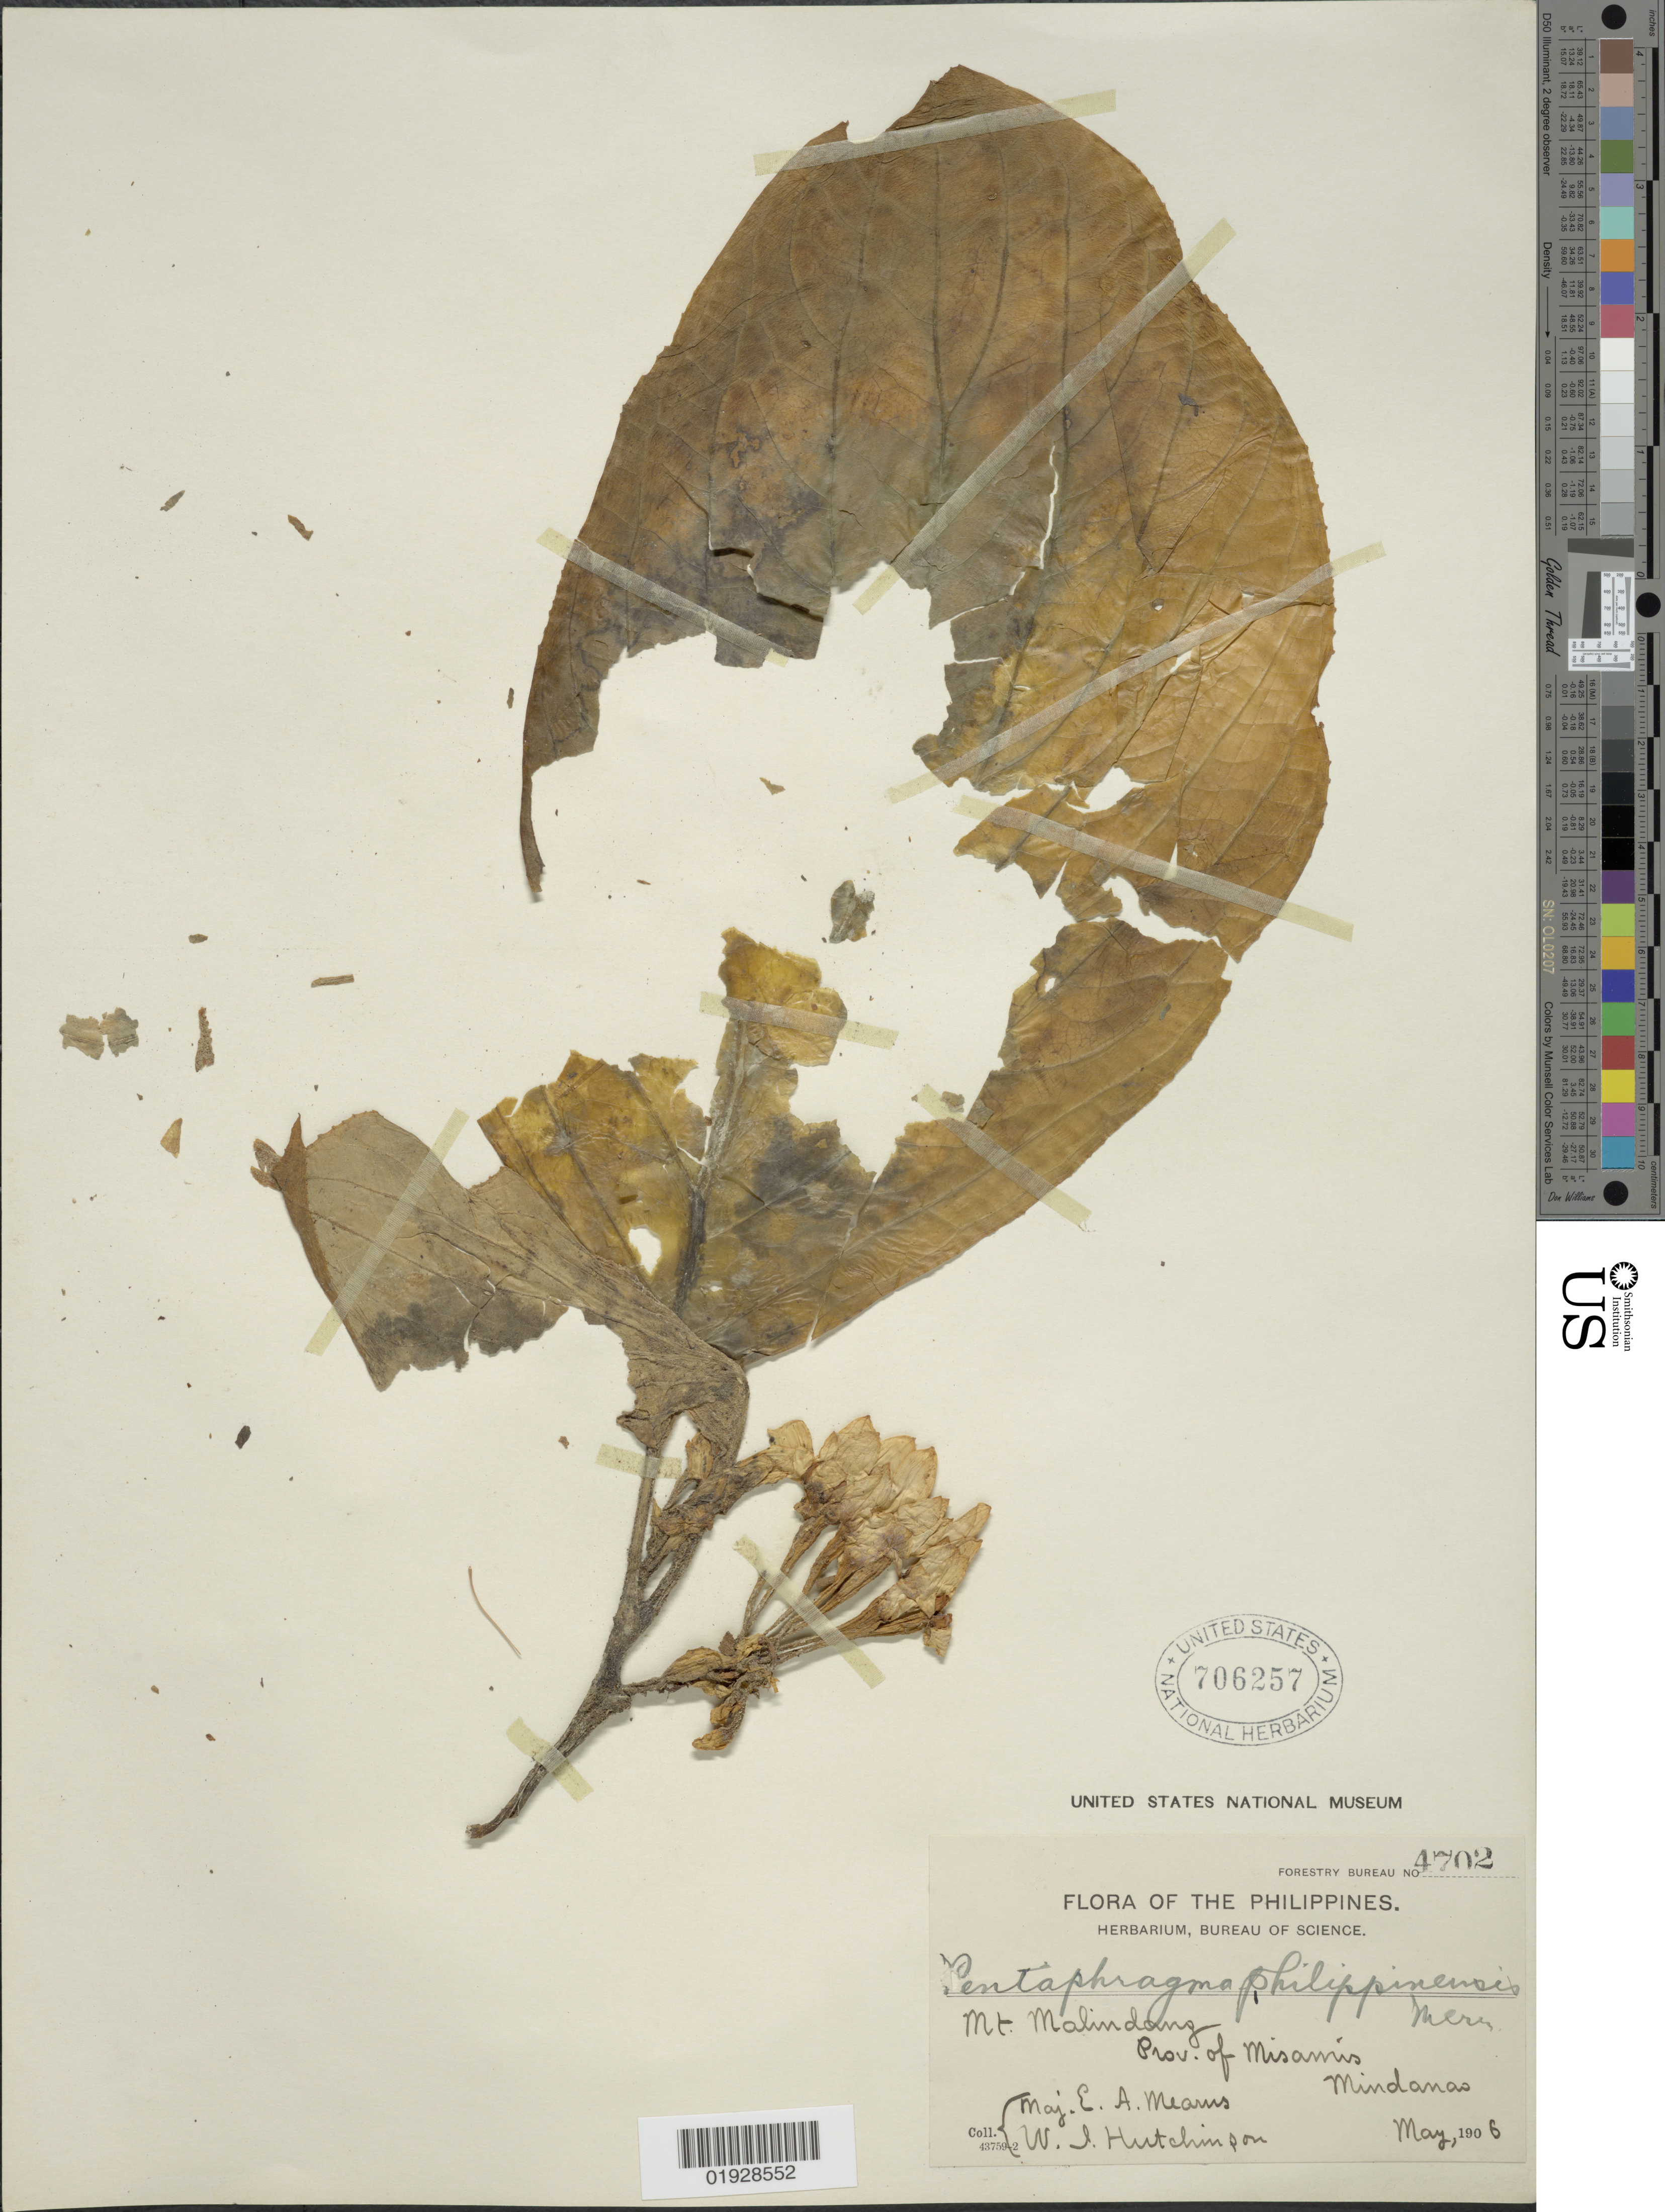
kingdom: Plantae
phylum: Tracheophyta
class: Magnoliopsida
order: Asterales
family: Pentaphragmataceae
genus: Pentaphragma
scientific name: Pentaphragma philippinensis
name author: Merr.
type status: Isosyntype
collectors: E. A. Mearns & W. I. Hutchinson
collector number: For. Bur. 4702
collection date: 1906-05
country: Philippines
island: Mindanao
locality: Mt. Malindang, Prov. of Misamis, Mindanao.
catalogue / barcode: US 706257